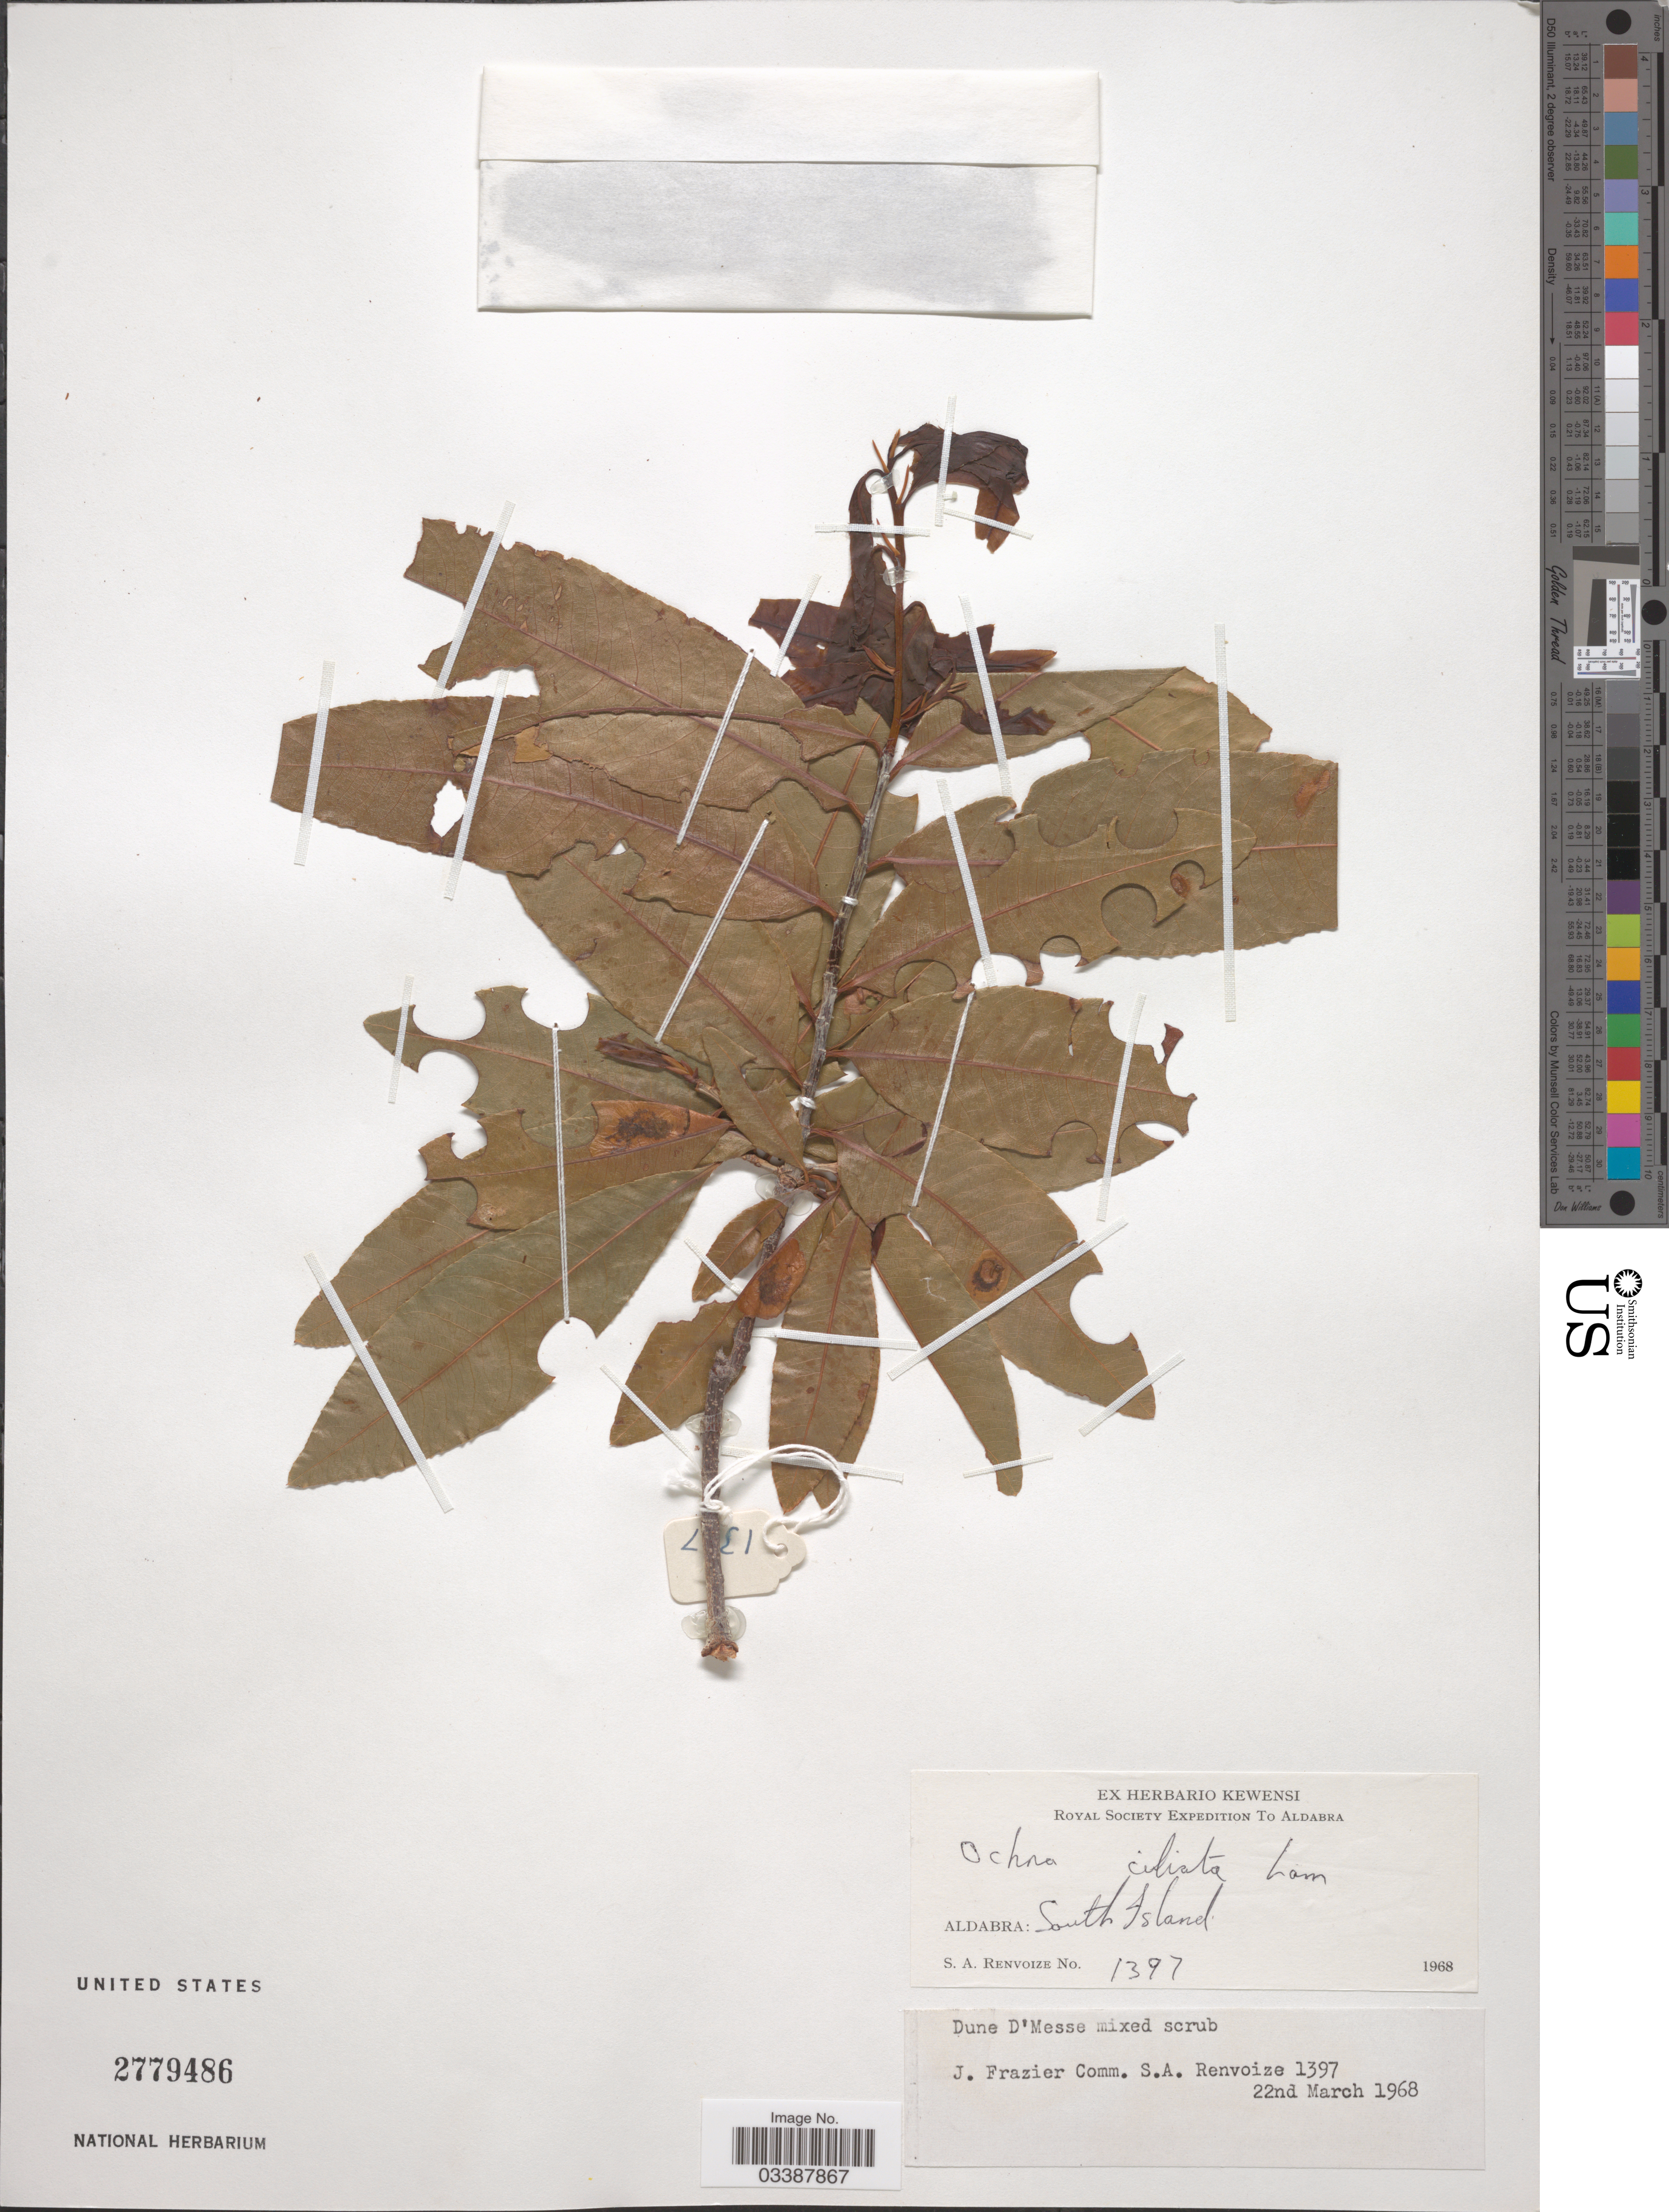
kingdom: Plantae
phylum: Tracheophyta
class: Magnoliopsida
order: Malpighiales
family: Ochnaceae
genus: Ochna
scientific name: Ochna ciliata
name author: Lam.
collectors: S. A. Renvoize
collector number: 1397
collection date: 1968-03-22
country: Seychelles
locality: Aldabra: South Island. Dune D'Messe.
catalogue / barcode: US 2779486